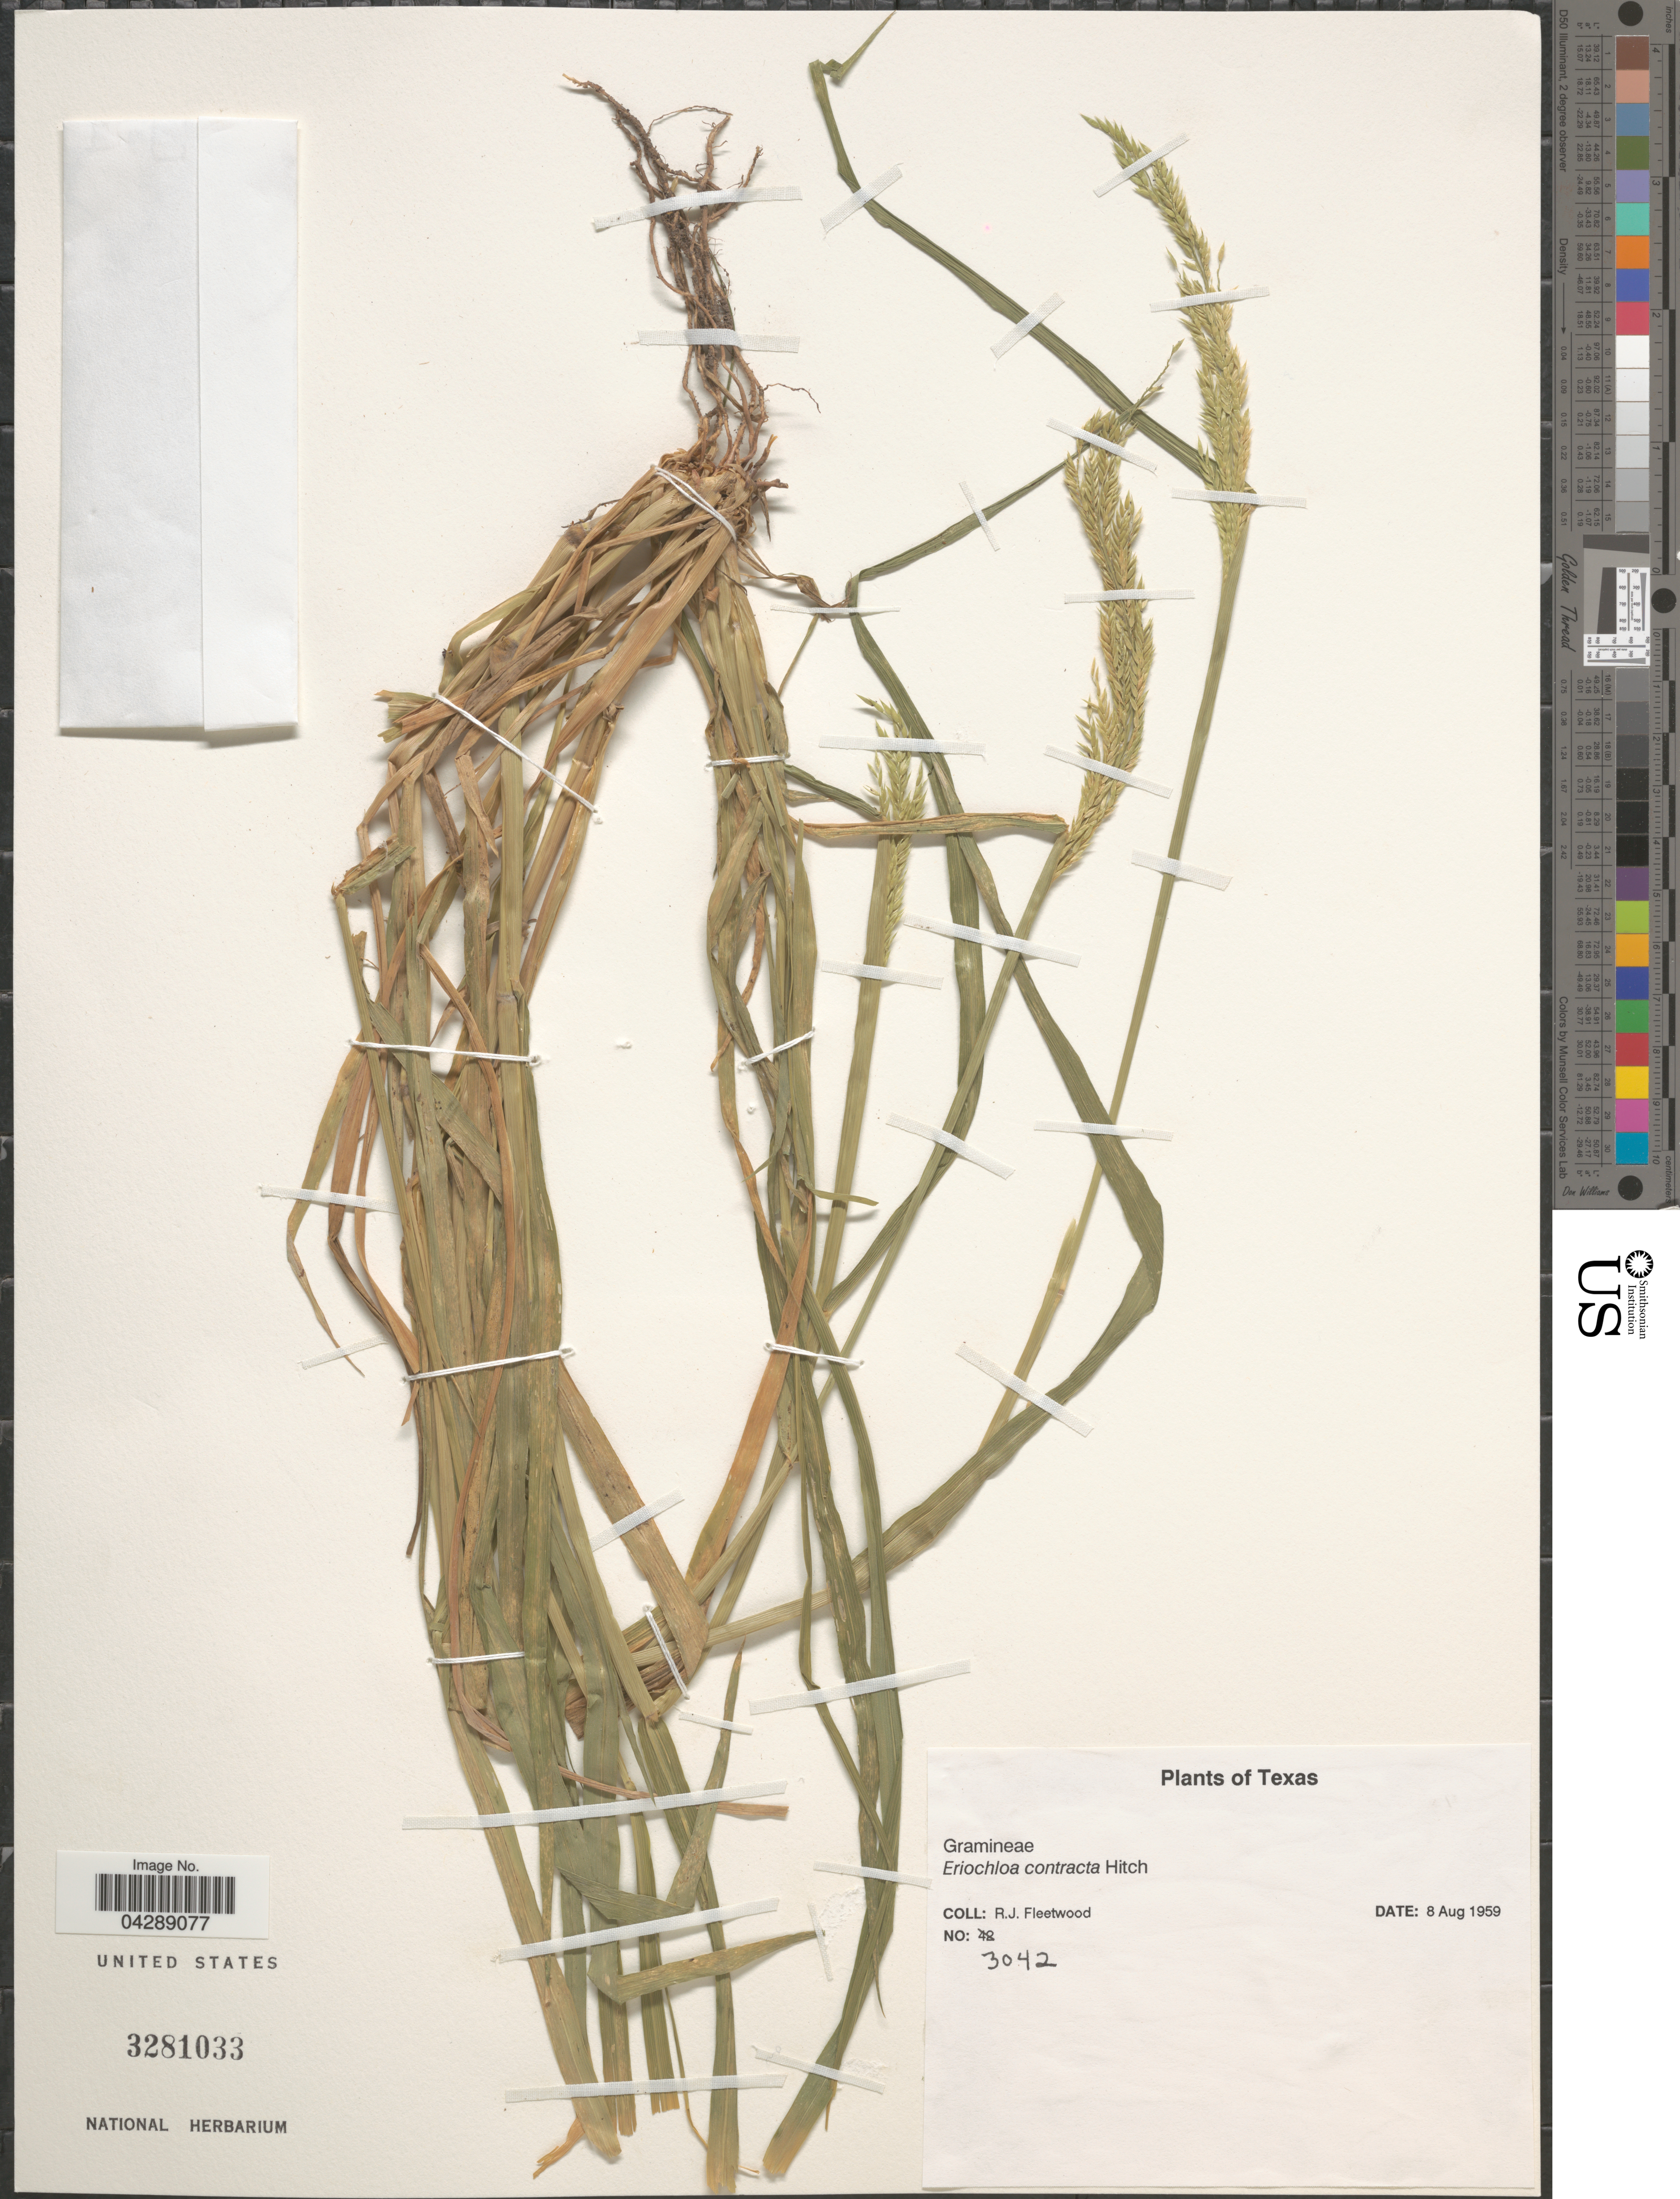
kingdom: Plantae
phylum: Tracheophyta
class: Liliopsida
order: Poales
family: Poaceae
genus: Eriochloa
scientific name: Eriochloa contracta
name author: Hitchc.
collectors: R. J. Fleetwood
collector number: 3042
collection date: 1959-08-08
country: United States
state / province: Texas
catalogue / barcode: US 3281033